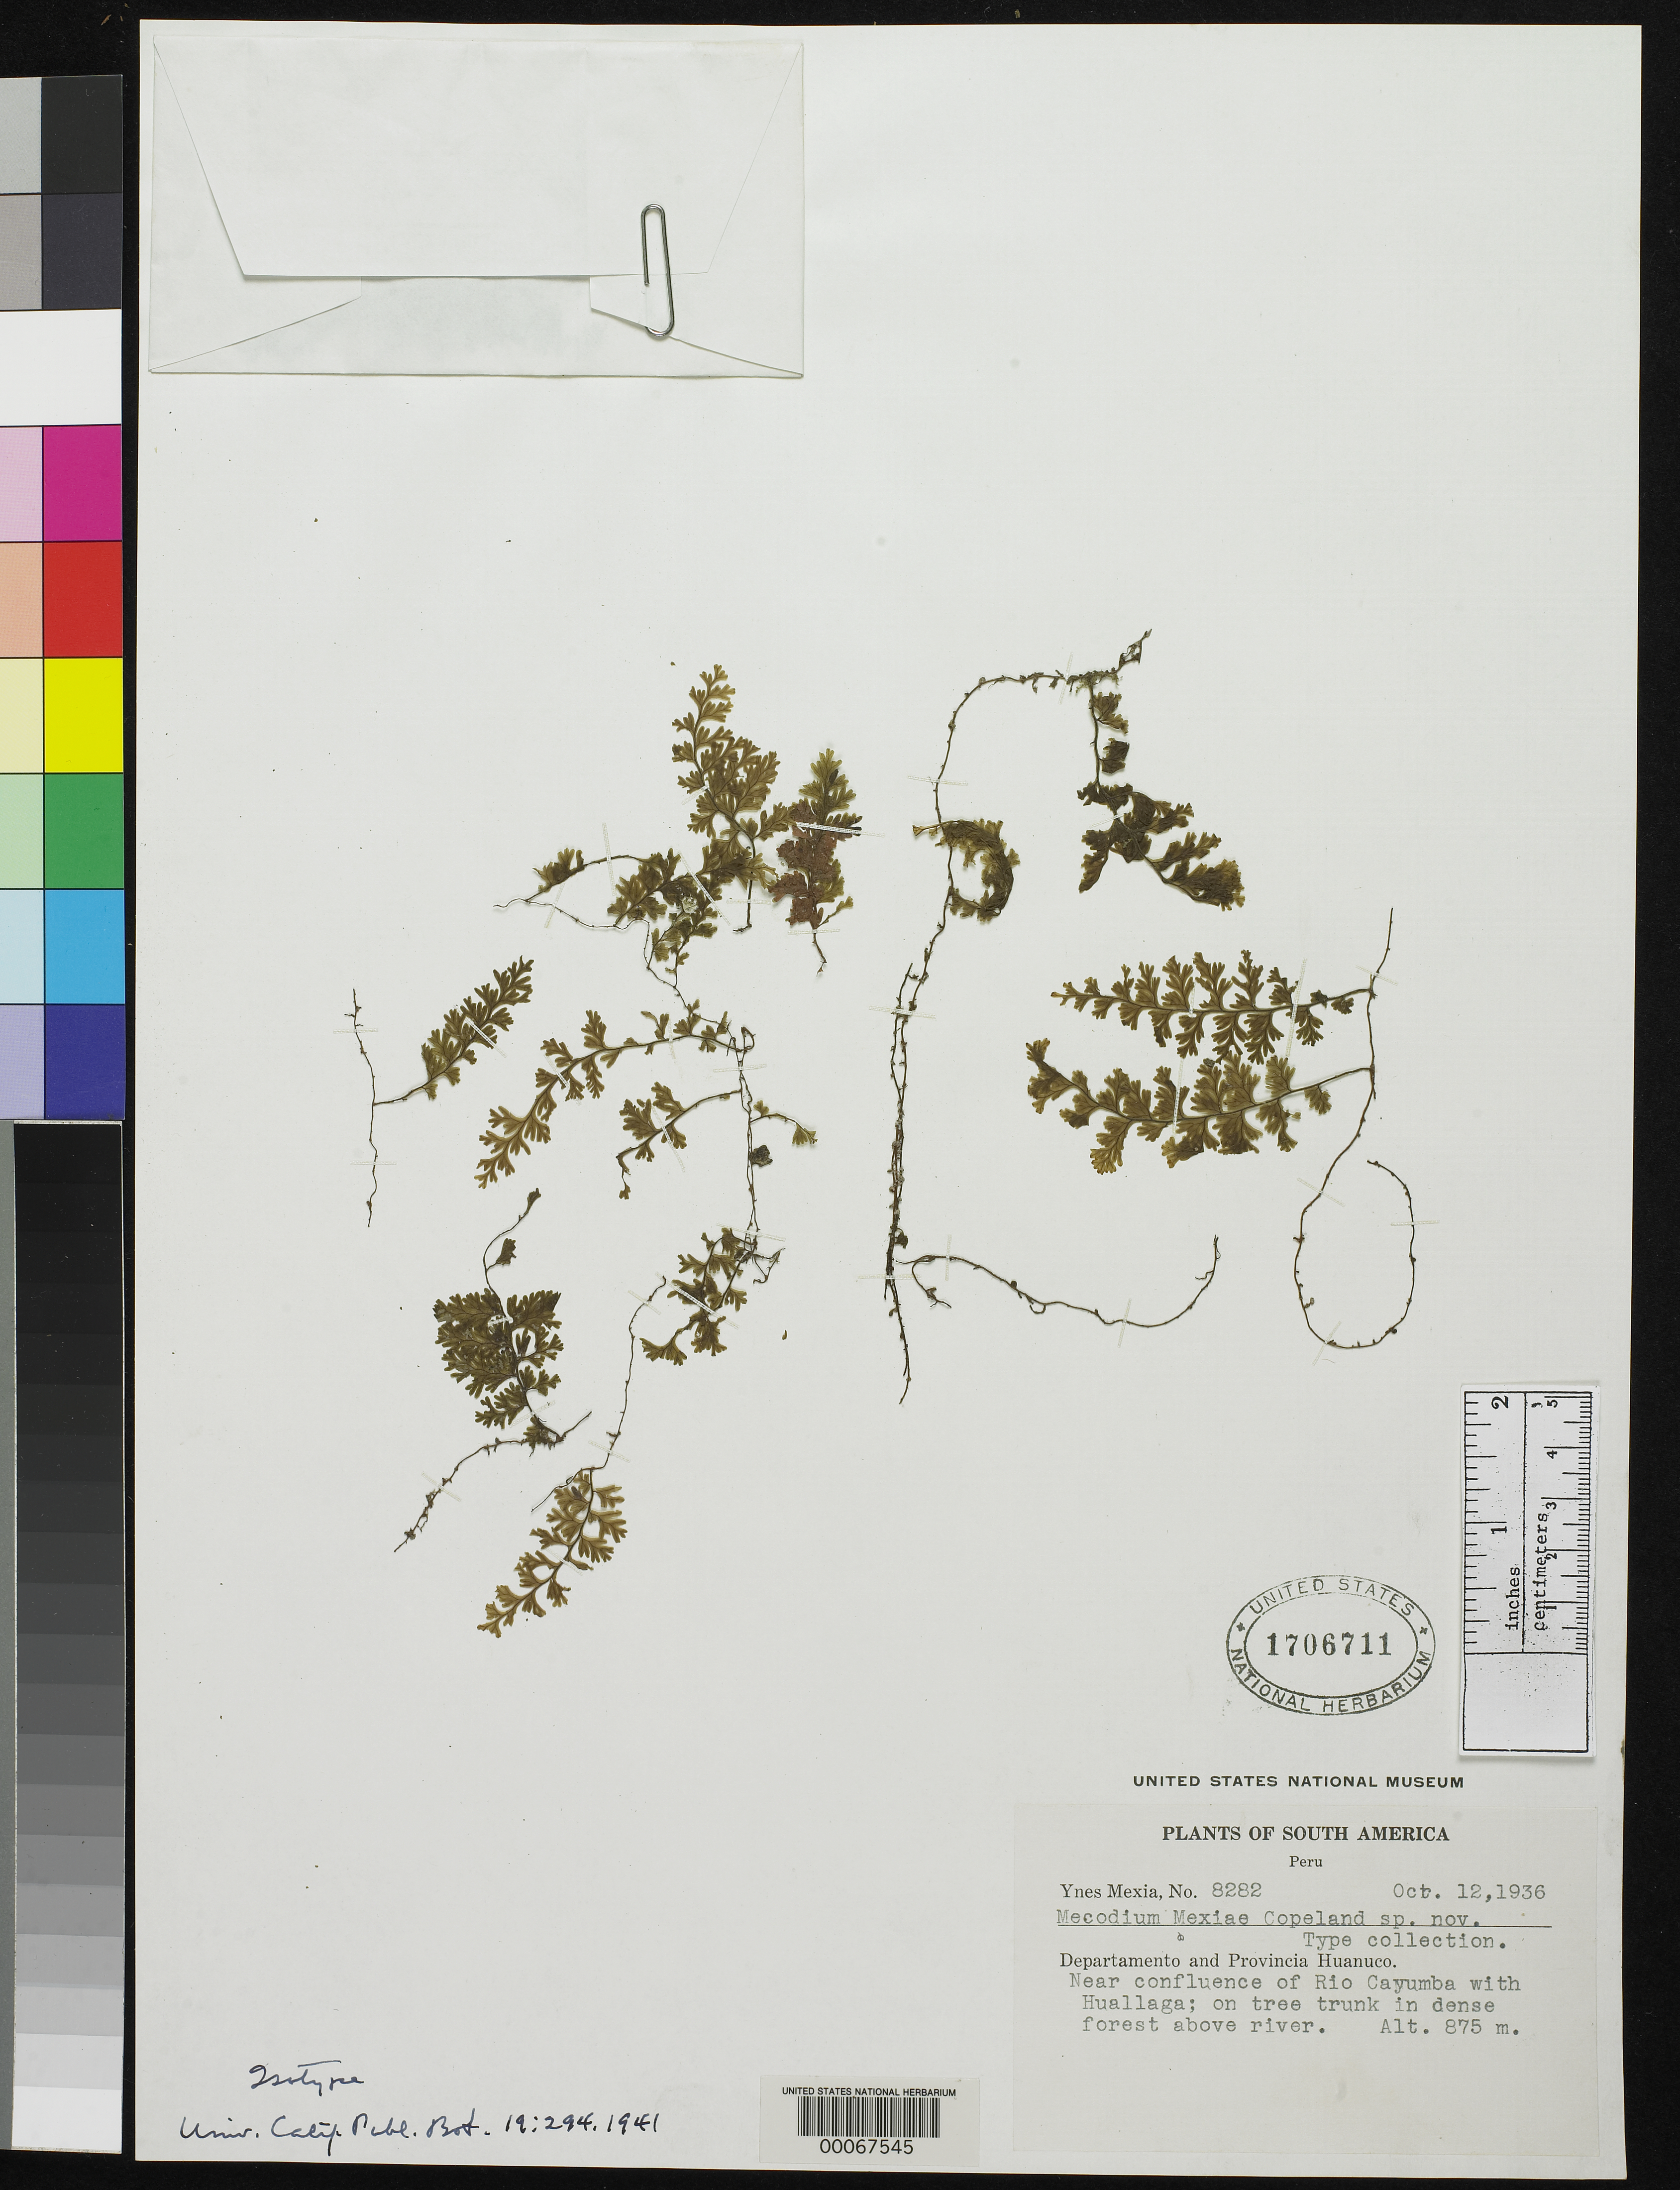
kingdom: Plantae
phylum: Tracheophyta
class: Polypodiopsida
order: Hymenophyllales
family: Hymenophyllaceae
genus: Mecodium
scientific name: Mecodium mexiae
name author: Copel.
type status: Type Collection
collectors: Y. Mexia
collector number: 8282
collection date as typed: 12 Oct 1936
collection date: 1936-10-12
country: Peru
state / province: Huánuco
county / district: Huánuco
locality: near confluence of Río Cayumba with Huallaga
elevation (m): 875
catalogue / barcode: US 1706711